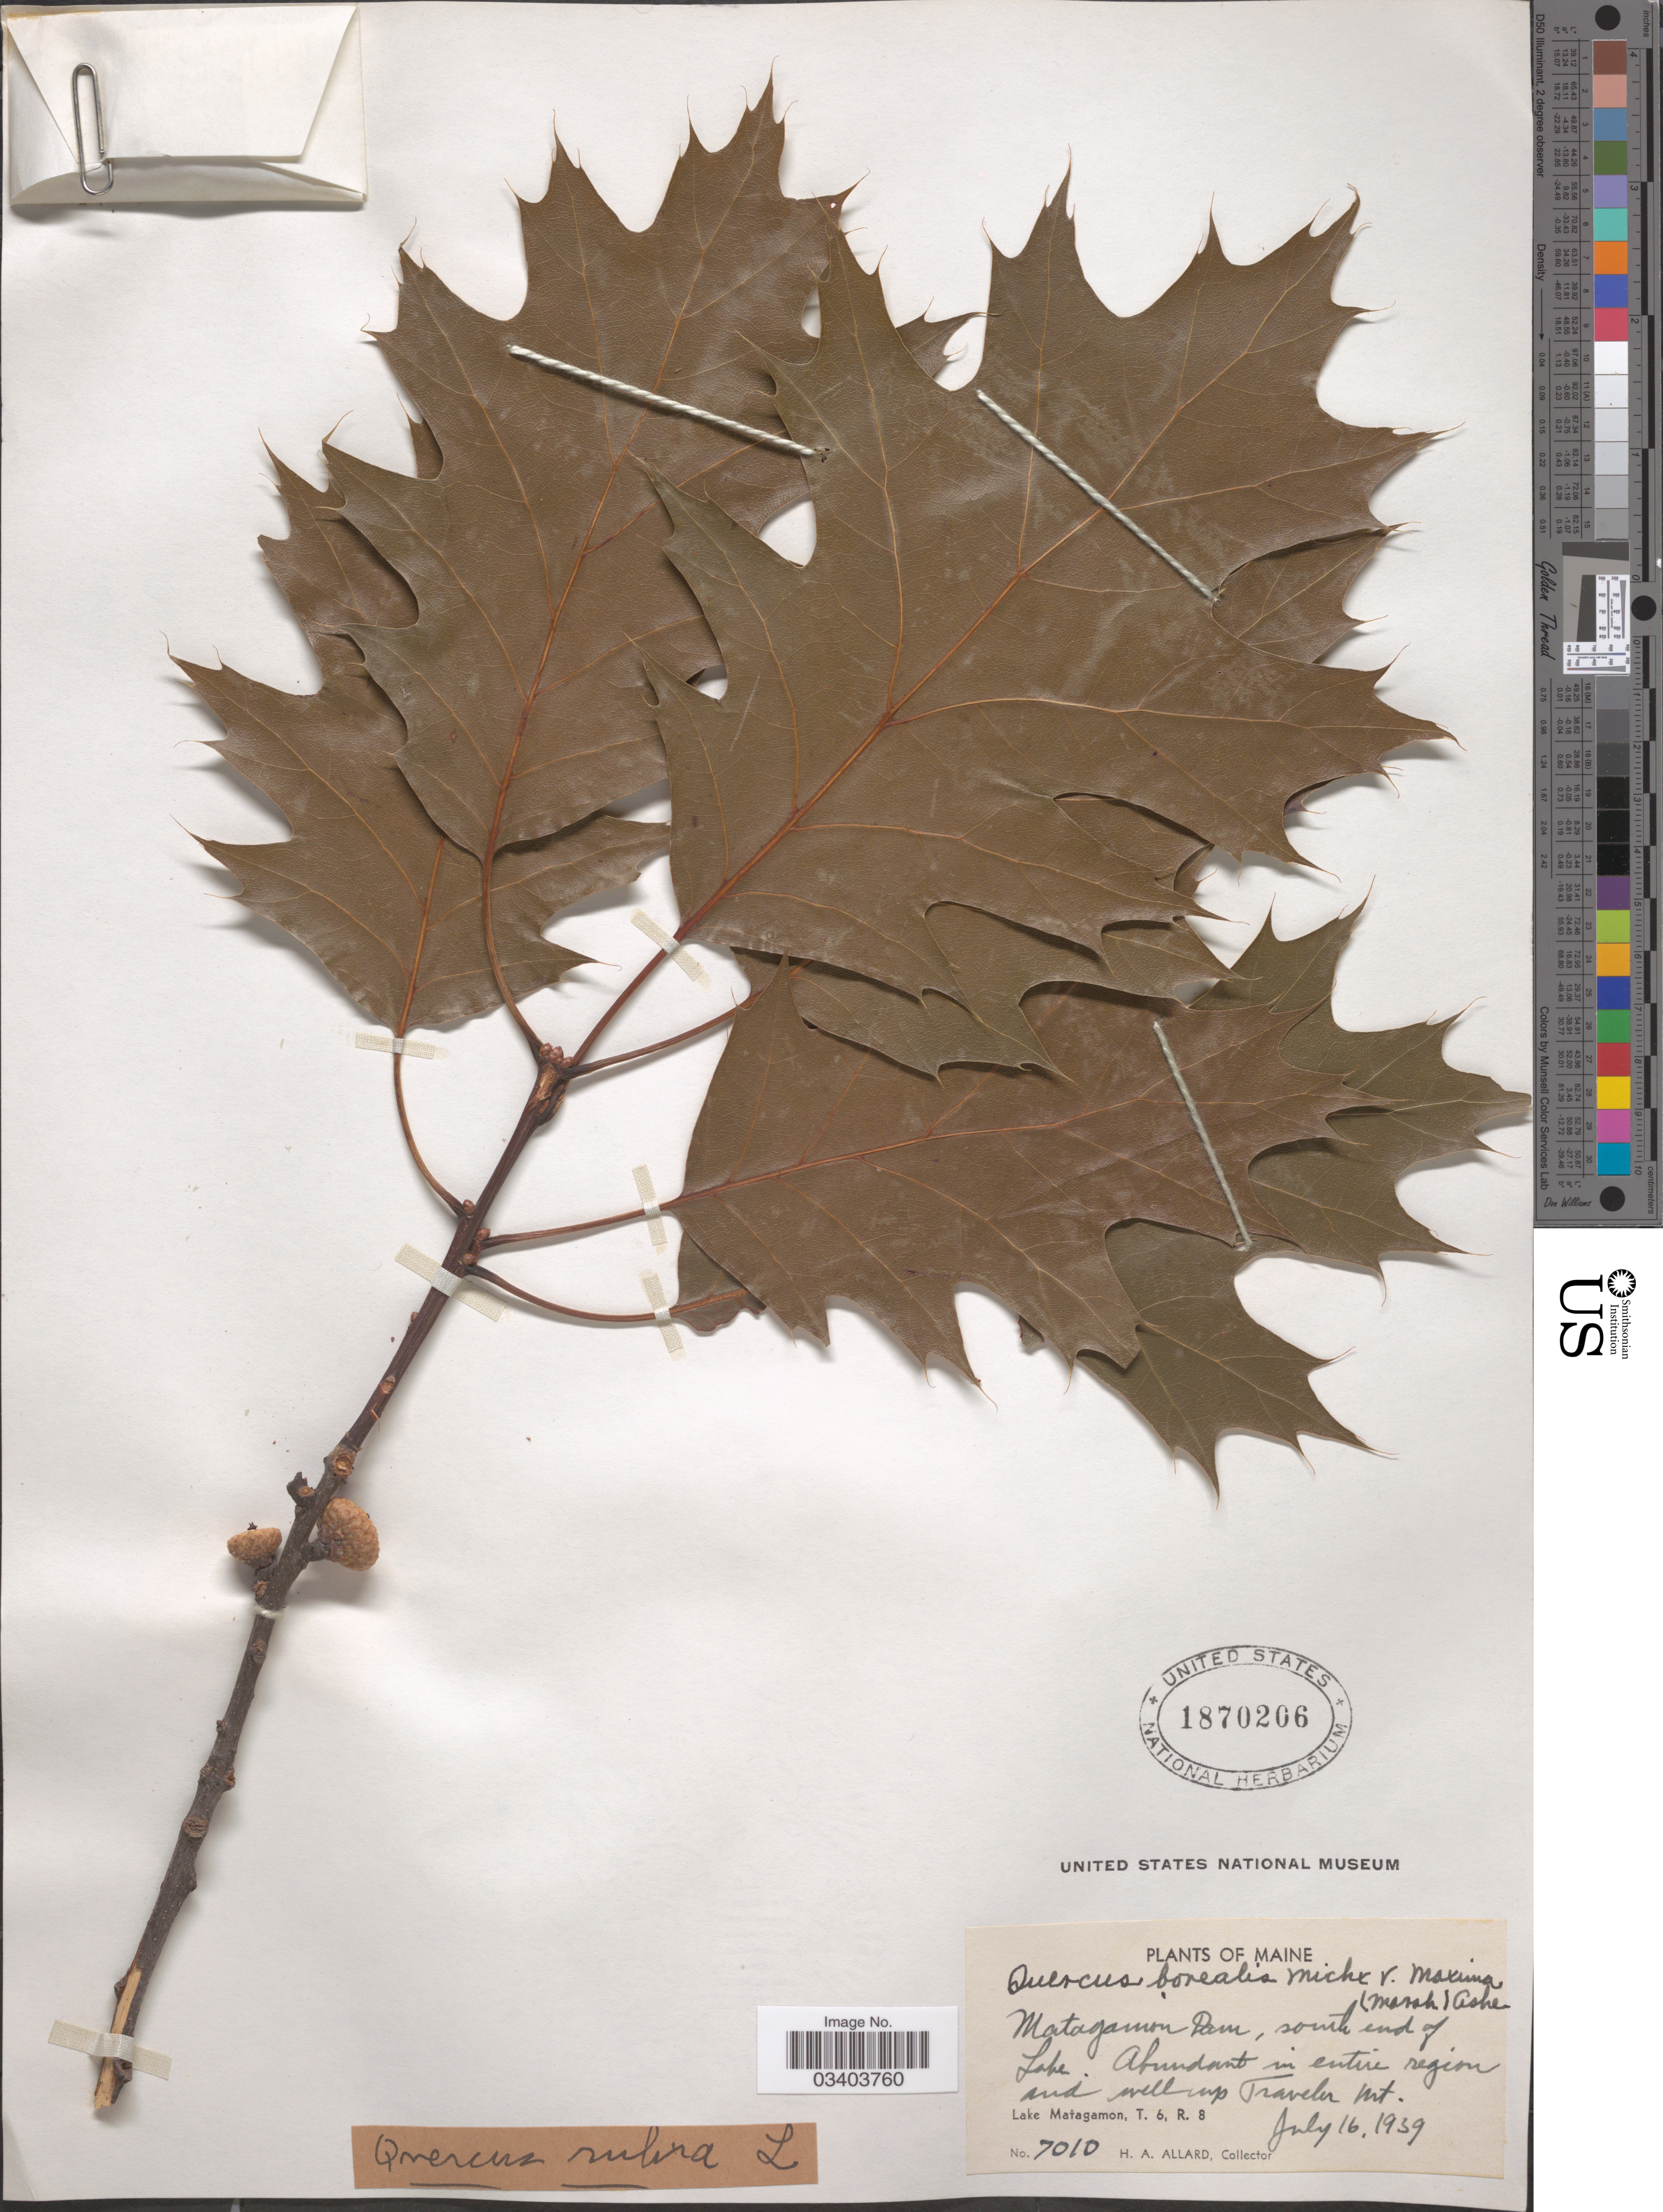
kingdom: Plantae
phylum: Tracheophyta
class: Magnoliopsida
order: Fagales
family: Fagaceae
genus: Quercus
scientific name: Quercus borealis var. maxima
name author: (Marshall) Sarg.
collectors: H. A. Allard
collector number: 7010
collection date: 1939-07-16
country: United States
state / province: Maine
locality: Matagamon Dam, south end of Lake. Entire region and well up Traveler Mt. Lake Matagamon, T. 6, R. 8.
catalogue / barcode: US 1870206